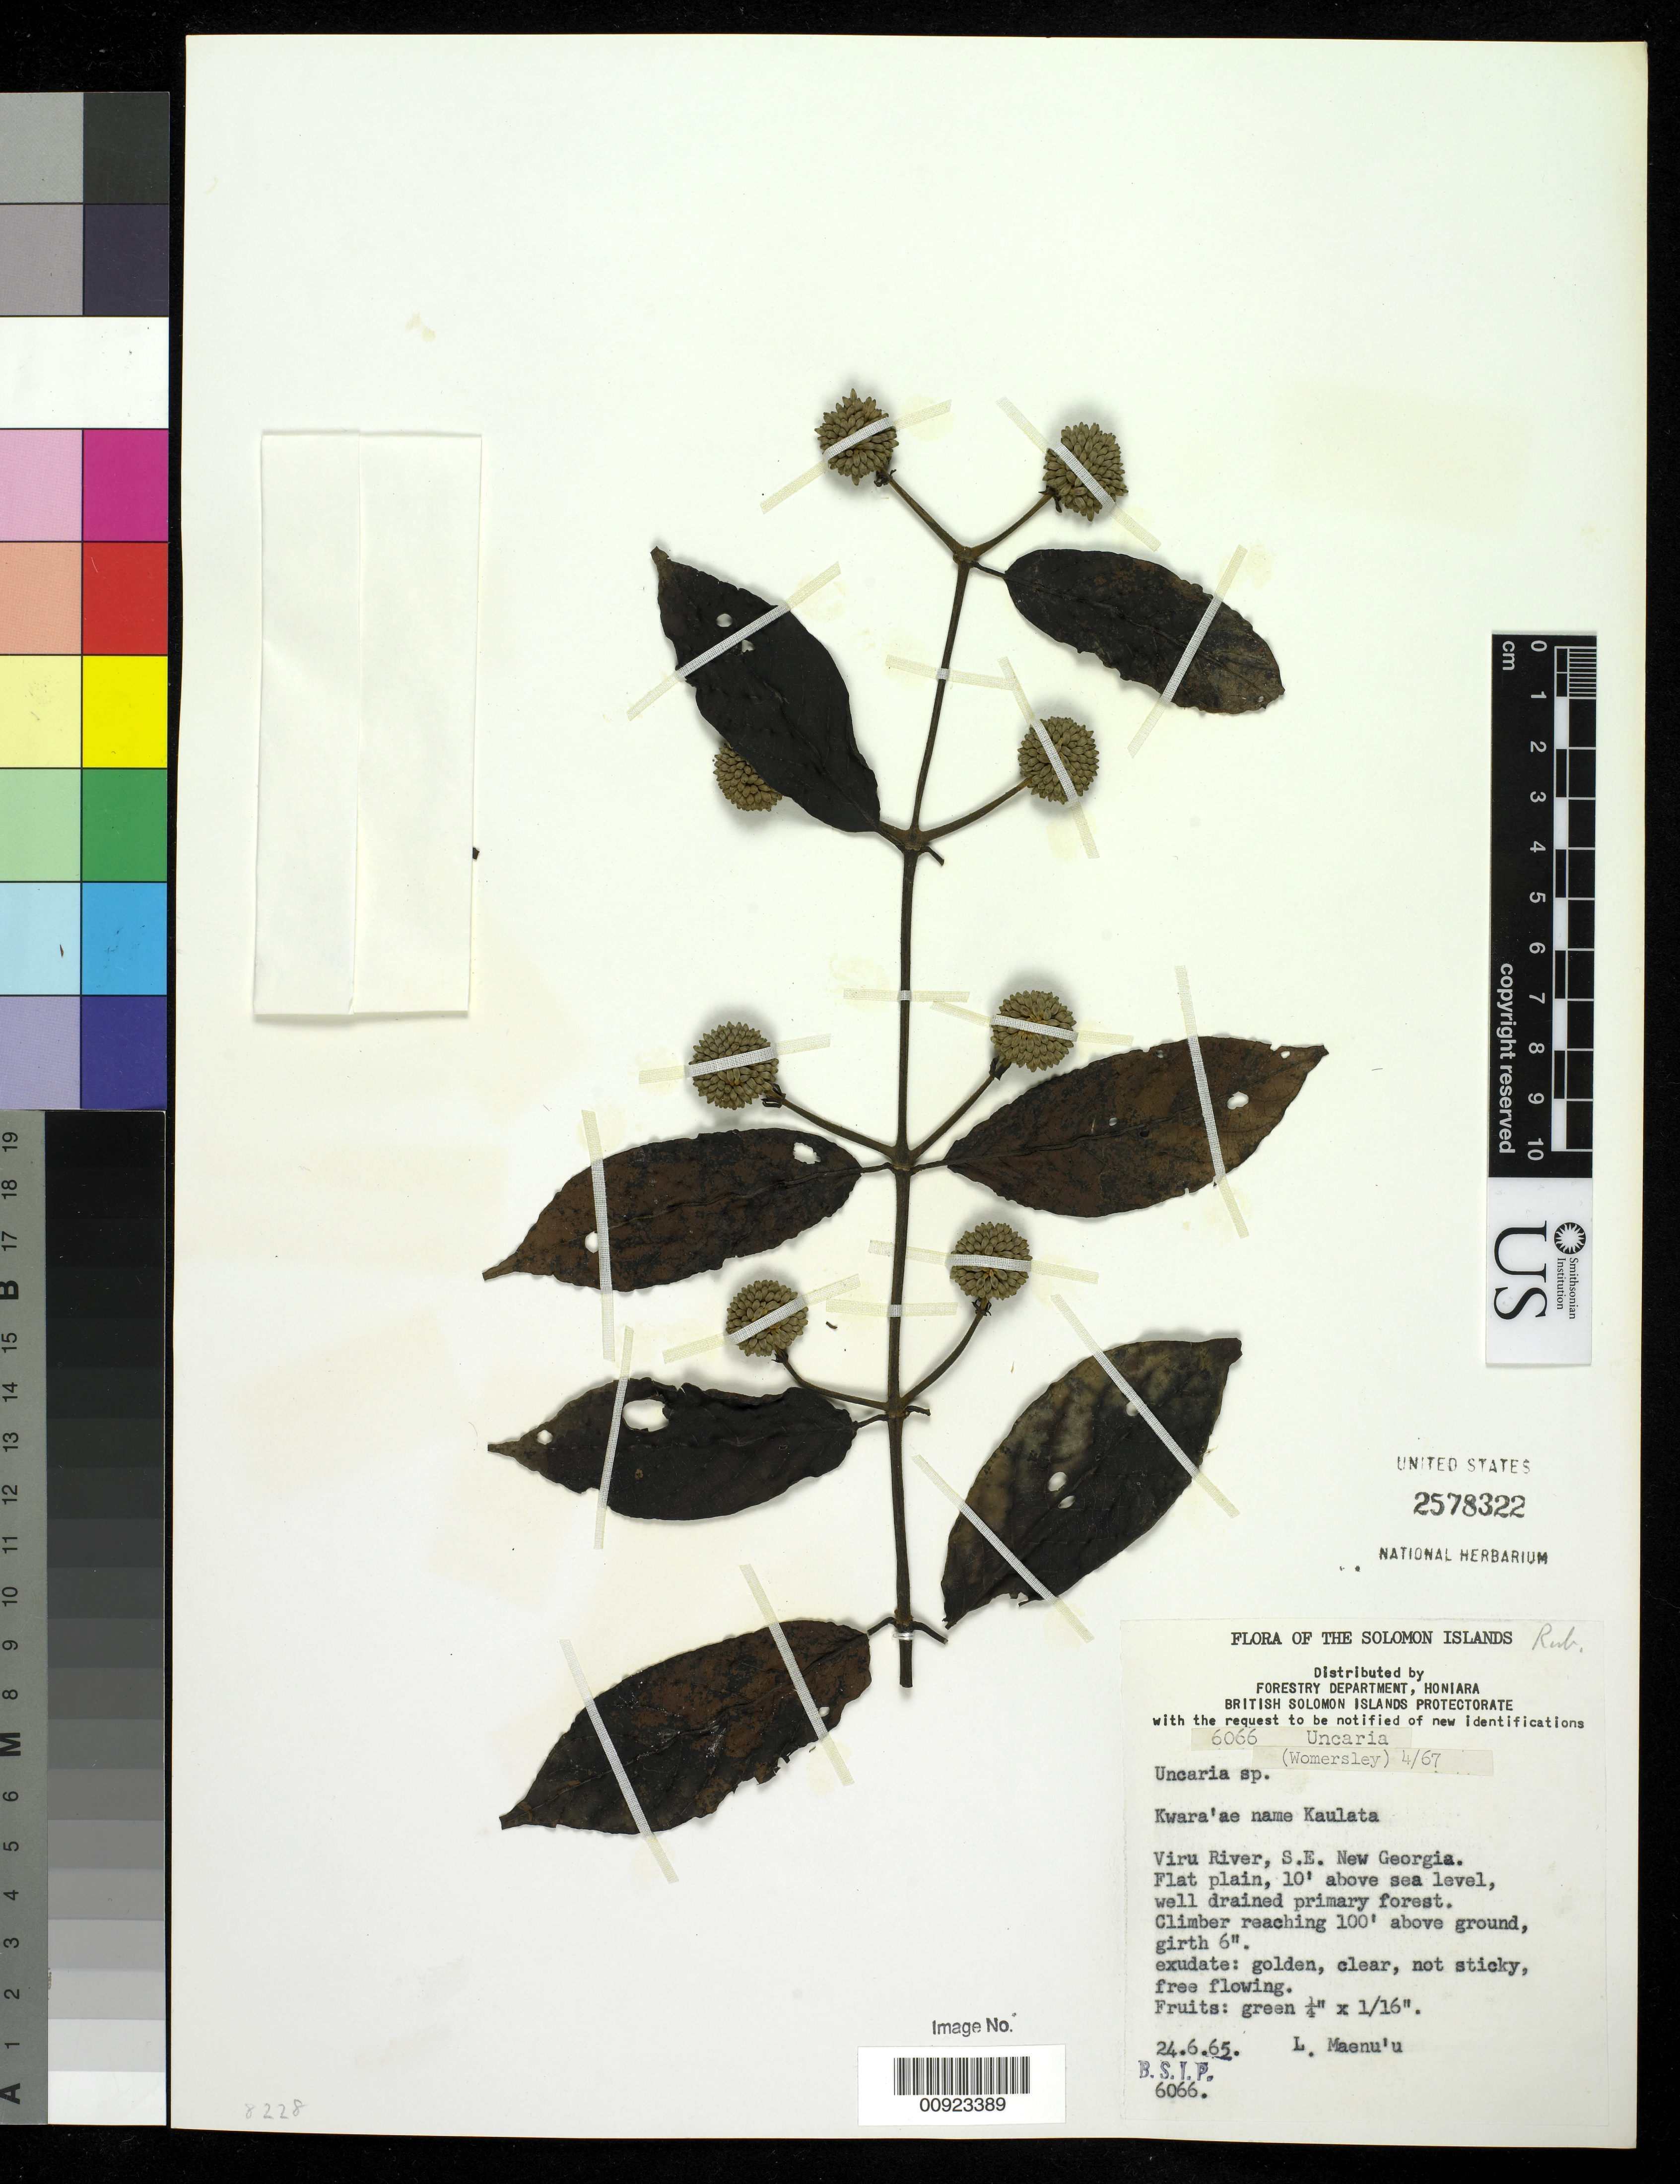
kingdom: Plantae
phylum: Tracheophyta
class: Magnoliopsida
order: Gentianales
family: Rubiaceae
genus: Uncaria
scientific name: Uncaria sp.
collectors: J. E. Madsen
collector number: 6066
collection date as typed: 20 Jun 1965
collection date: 1965-06-20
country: Solomon Islands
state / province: Western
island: New Georgia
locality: Viru R.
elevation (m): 3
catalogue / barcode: US 2578322